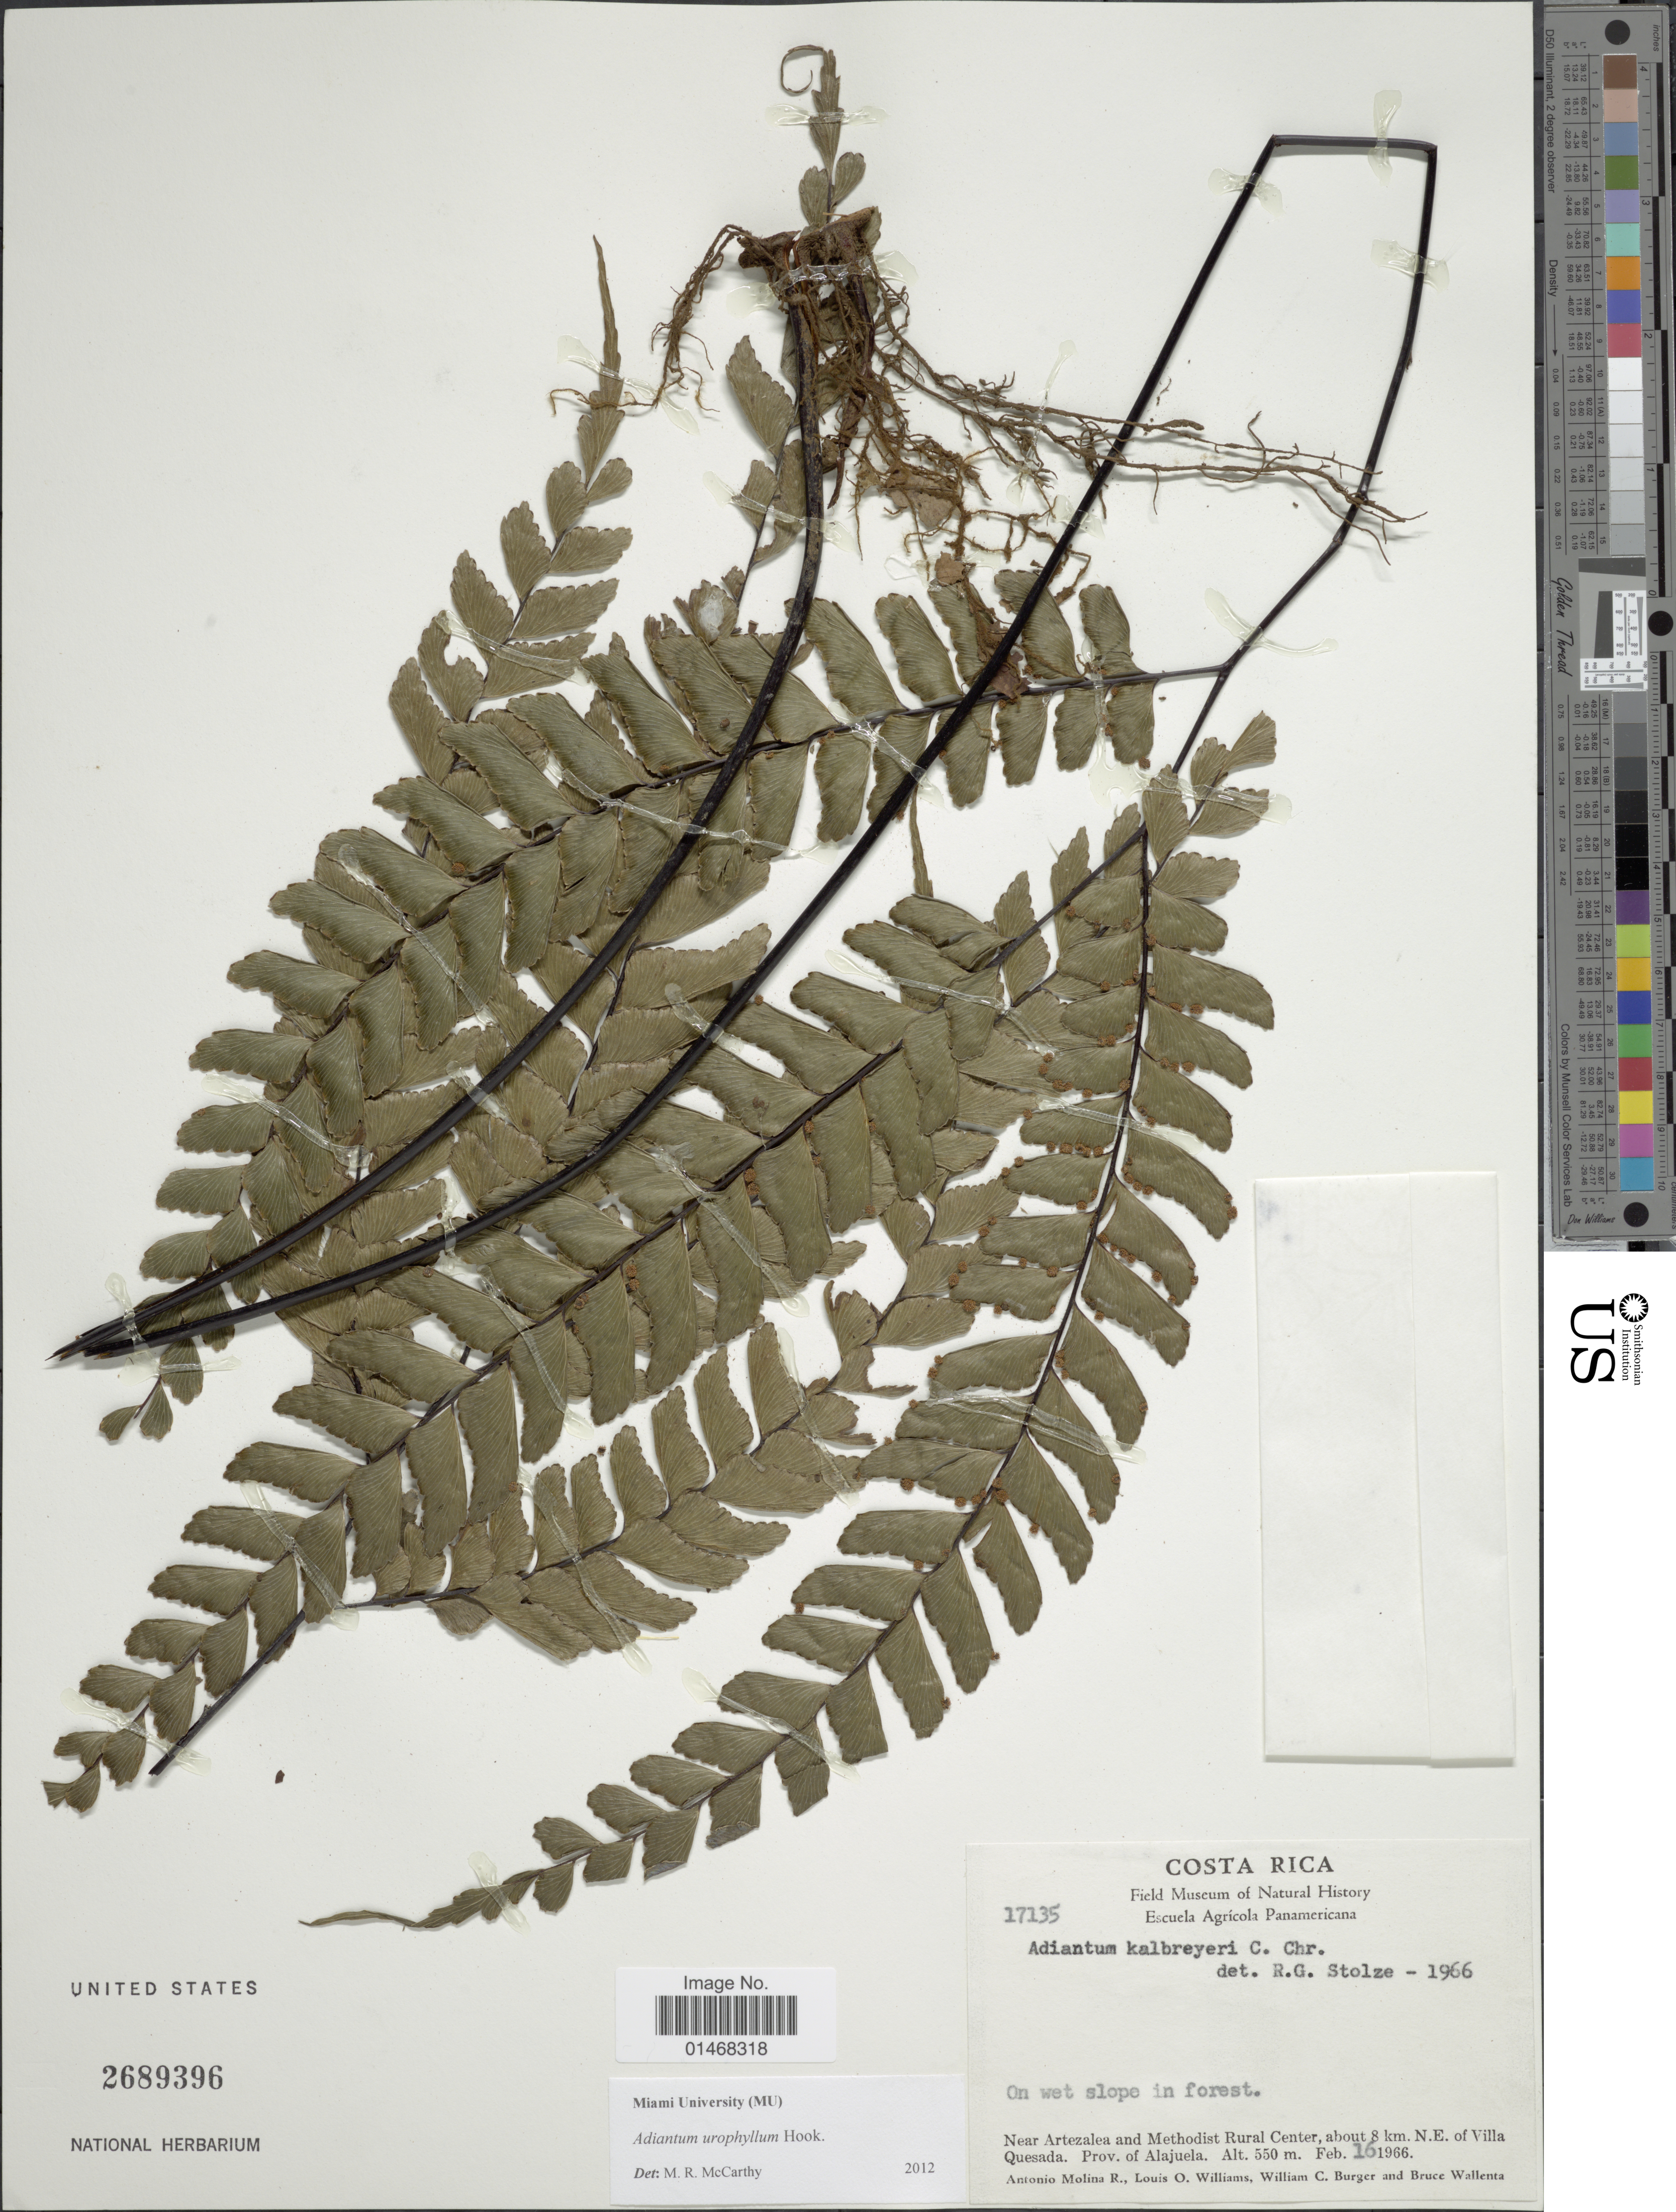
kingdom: Plantae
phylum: Tracheophyta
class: Polypodiopsida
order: Polypodiales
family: Pteridaceae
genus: Adiantum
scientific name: Adiantum urophyllum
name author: Hook.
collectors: A. Molina R., L. O. Williams, W. Burger & B. Wallenta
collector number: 17135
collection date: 1966-02-16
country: Costa Rica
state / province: Alajuela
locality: Near Artezalea and Methodist Rural Center, about 8 km N.E. of Villa Quesada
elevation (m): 550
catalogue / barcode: US 2689396